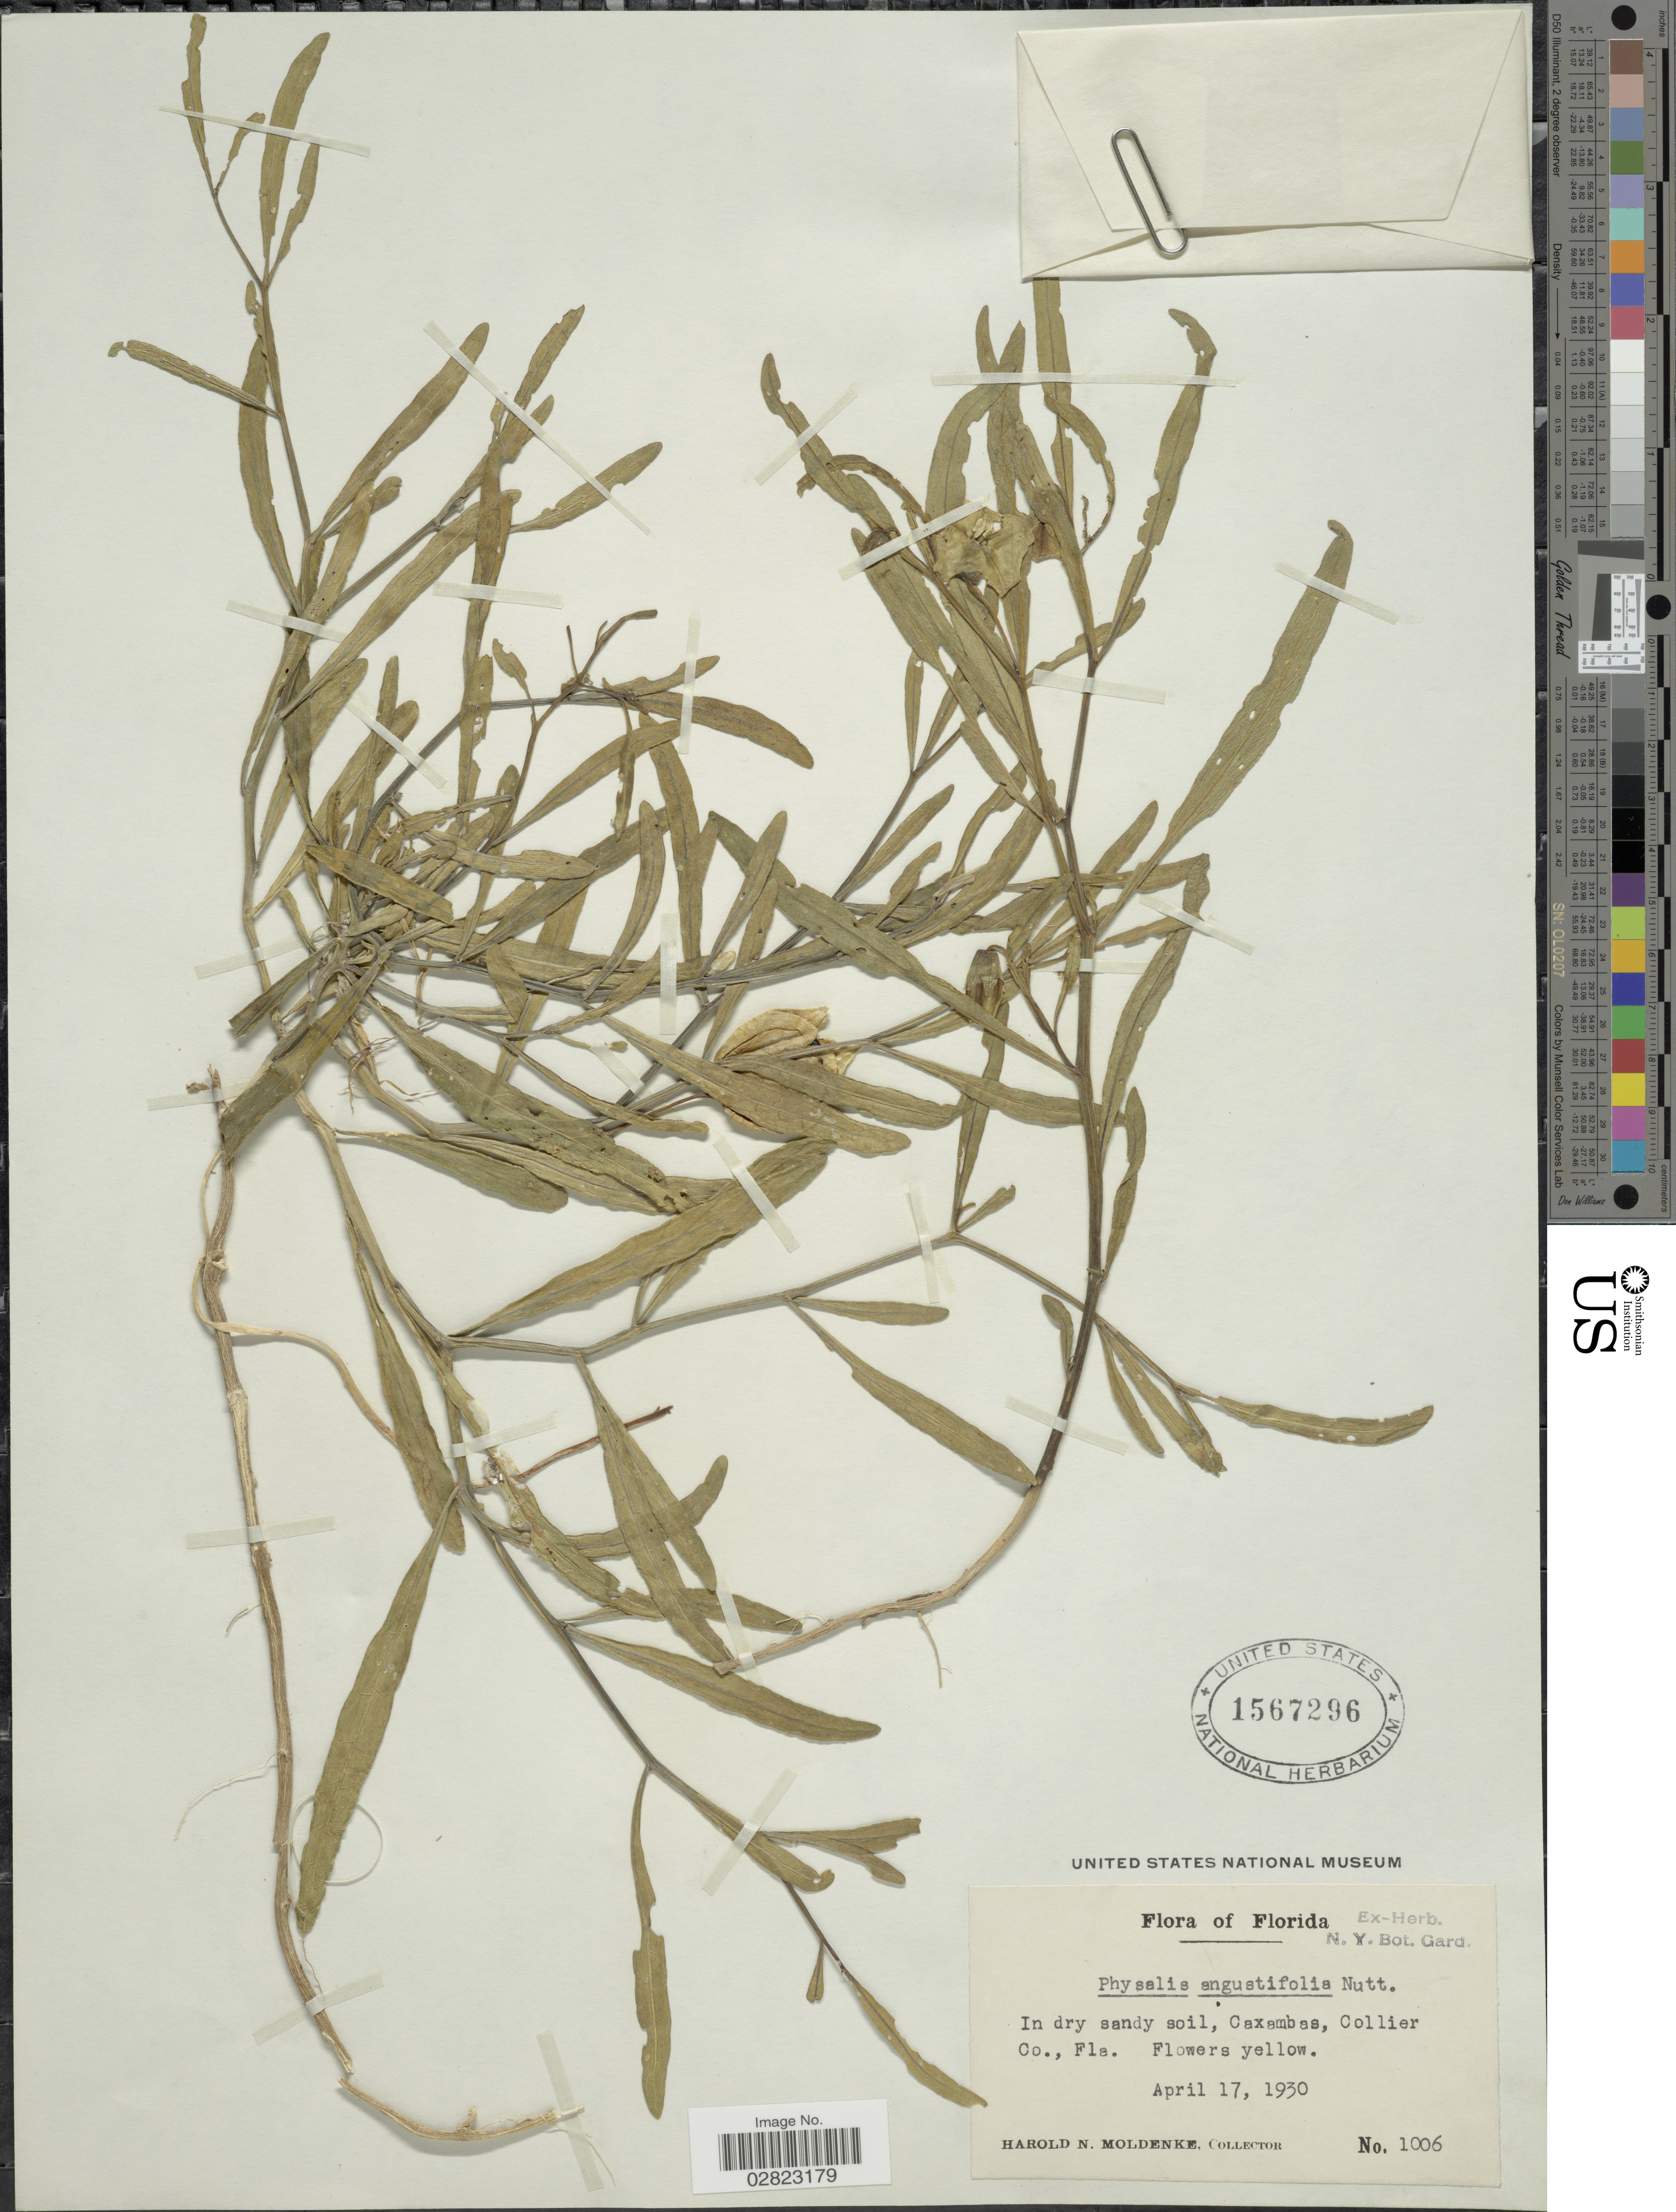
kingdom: Plantae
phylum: Tracheophyta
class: Magnoliopsida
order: Solanales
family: Solanaceae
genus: Physalis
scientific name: Physalis angustifolia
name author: Nutt.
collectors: H. N. Moldenke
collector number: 1006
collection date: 1930-04-17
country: United States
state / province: Florida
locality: Caxambas, Collier Co.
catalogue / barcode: US 1567296